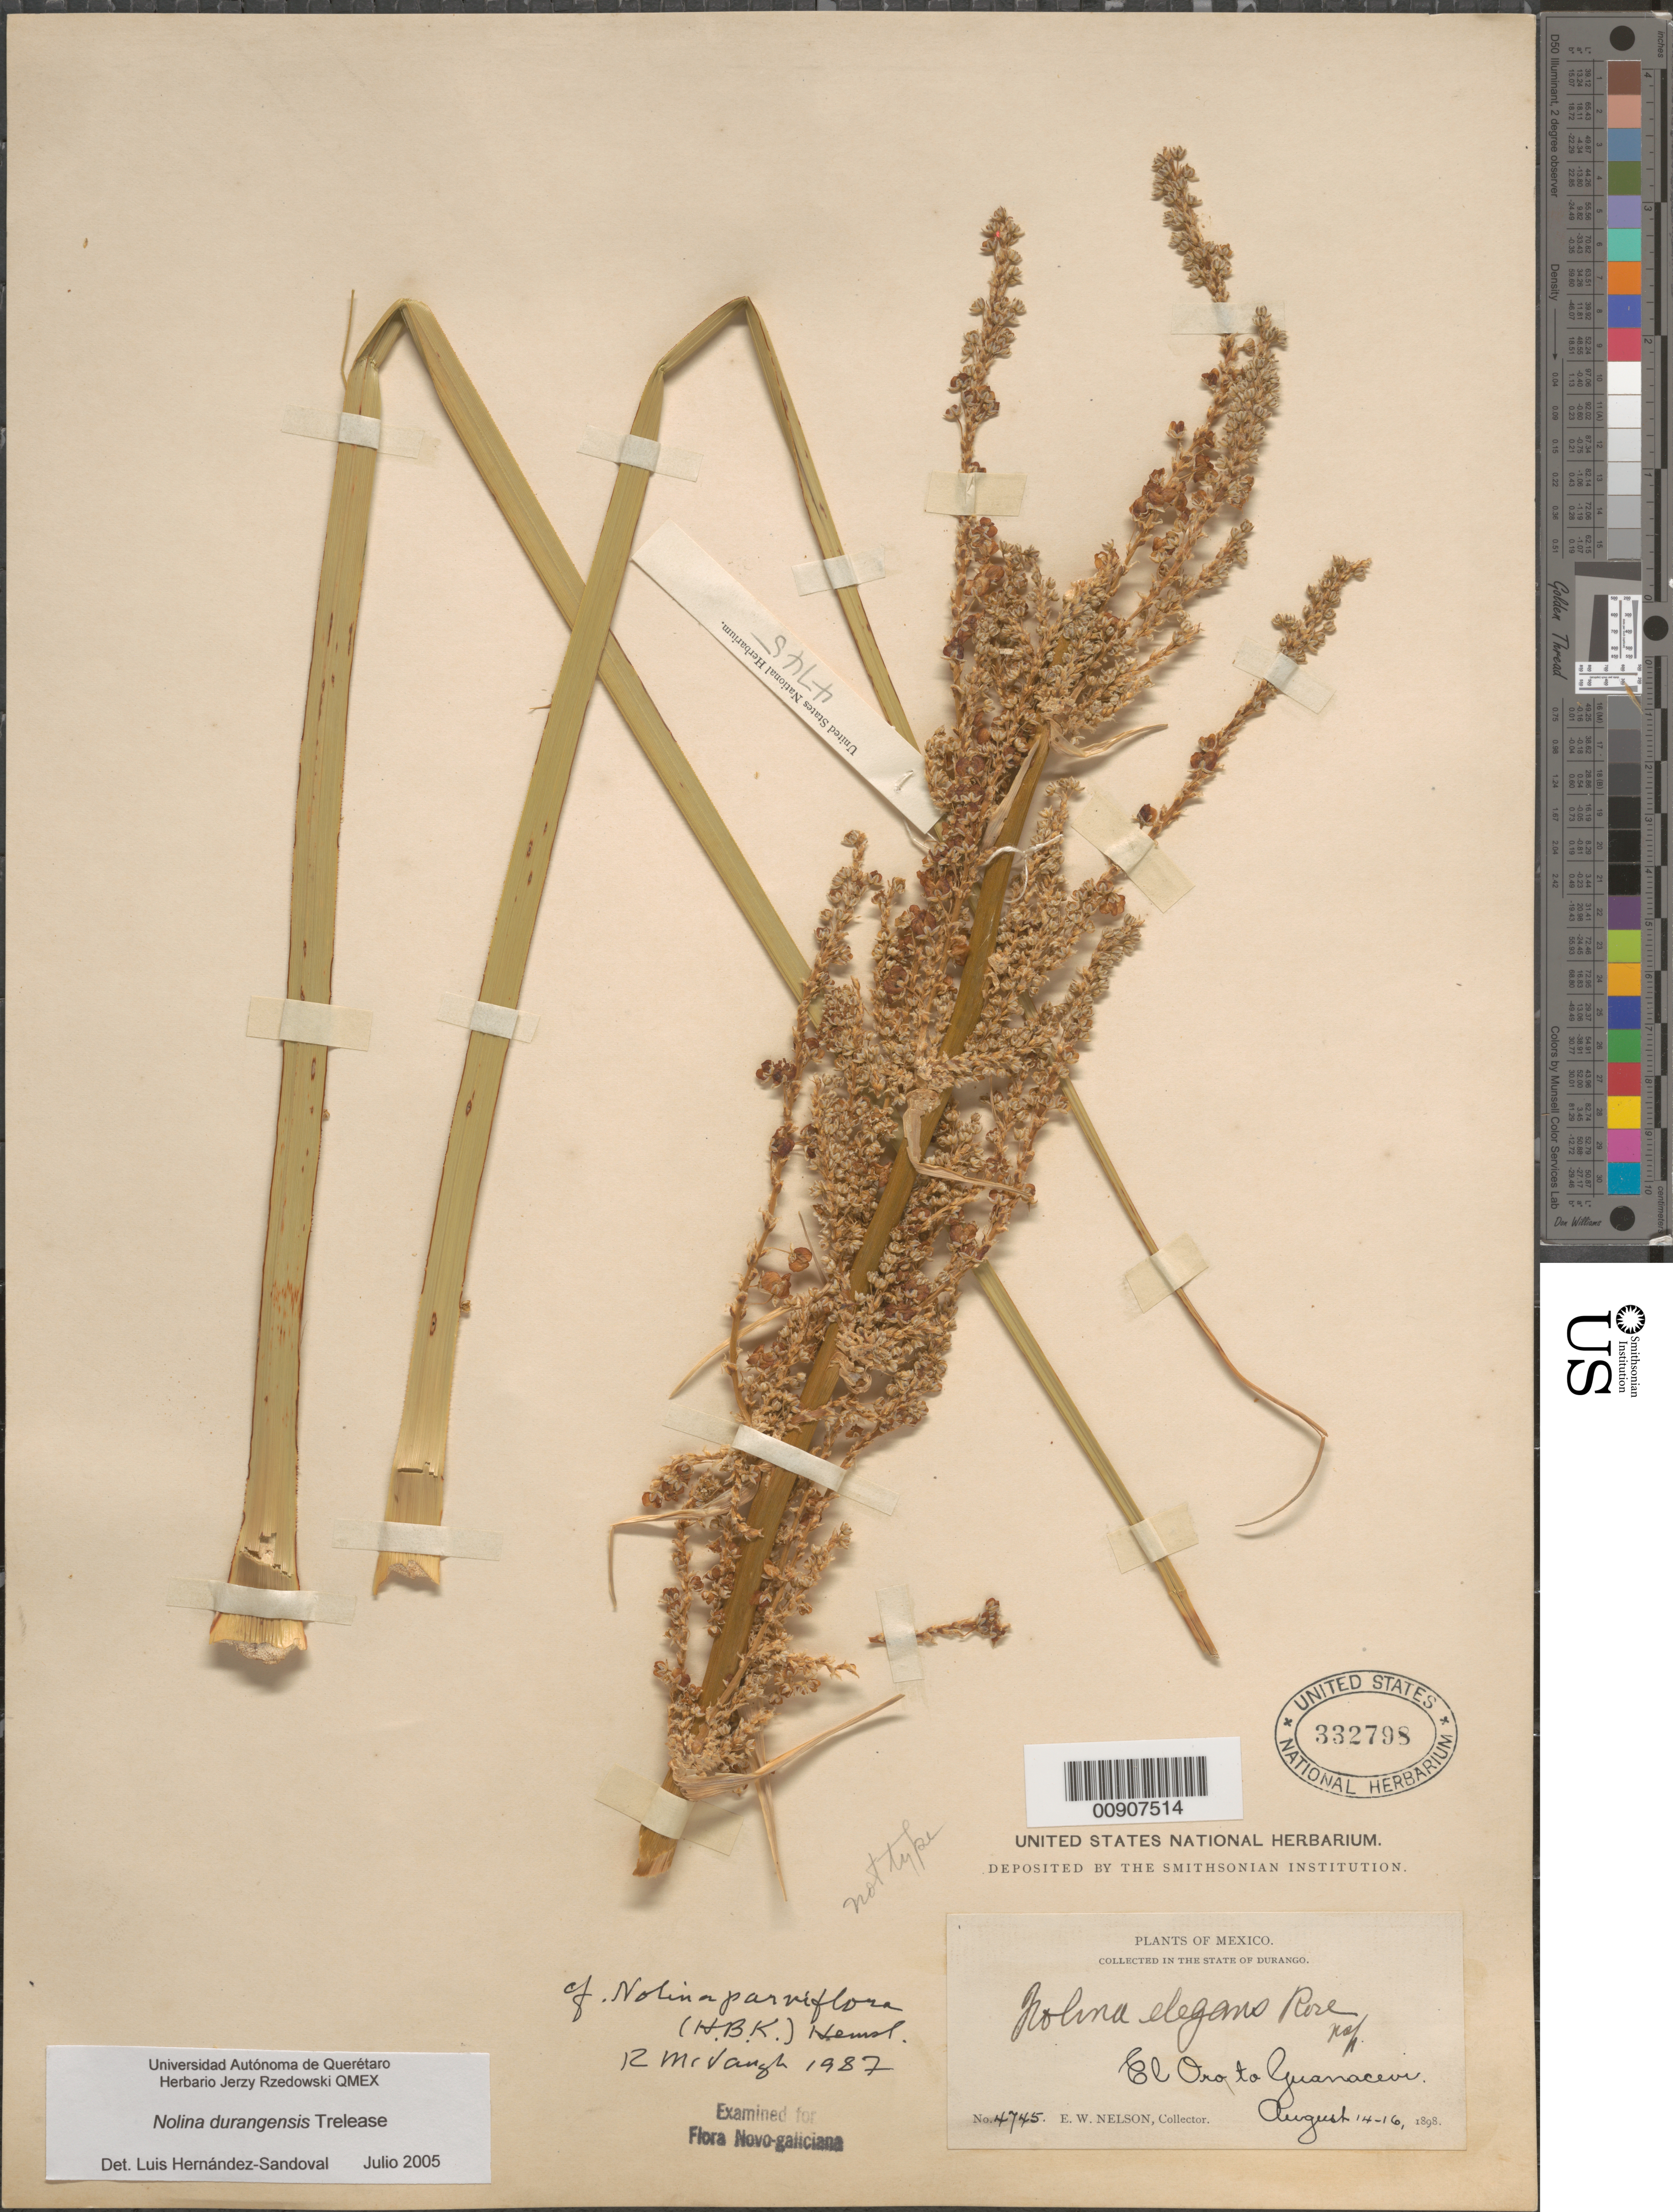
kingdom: Plantae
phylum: Tracheophyta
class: Liliopsida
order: Asparagales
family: Asparagaceae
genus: Nolina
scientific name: Nolina durangensis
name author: Trel.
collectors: E. W. Nelson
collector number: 4745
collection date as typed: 14 Aug 1898 to 16 Aug 1898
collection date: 1898-08-14/1898-08-16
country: Mexico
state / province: Durango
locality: State of Durango: El Oro to Guanacevi.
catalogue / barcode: US 332798